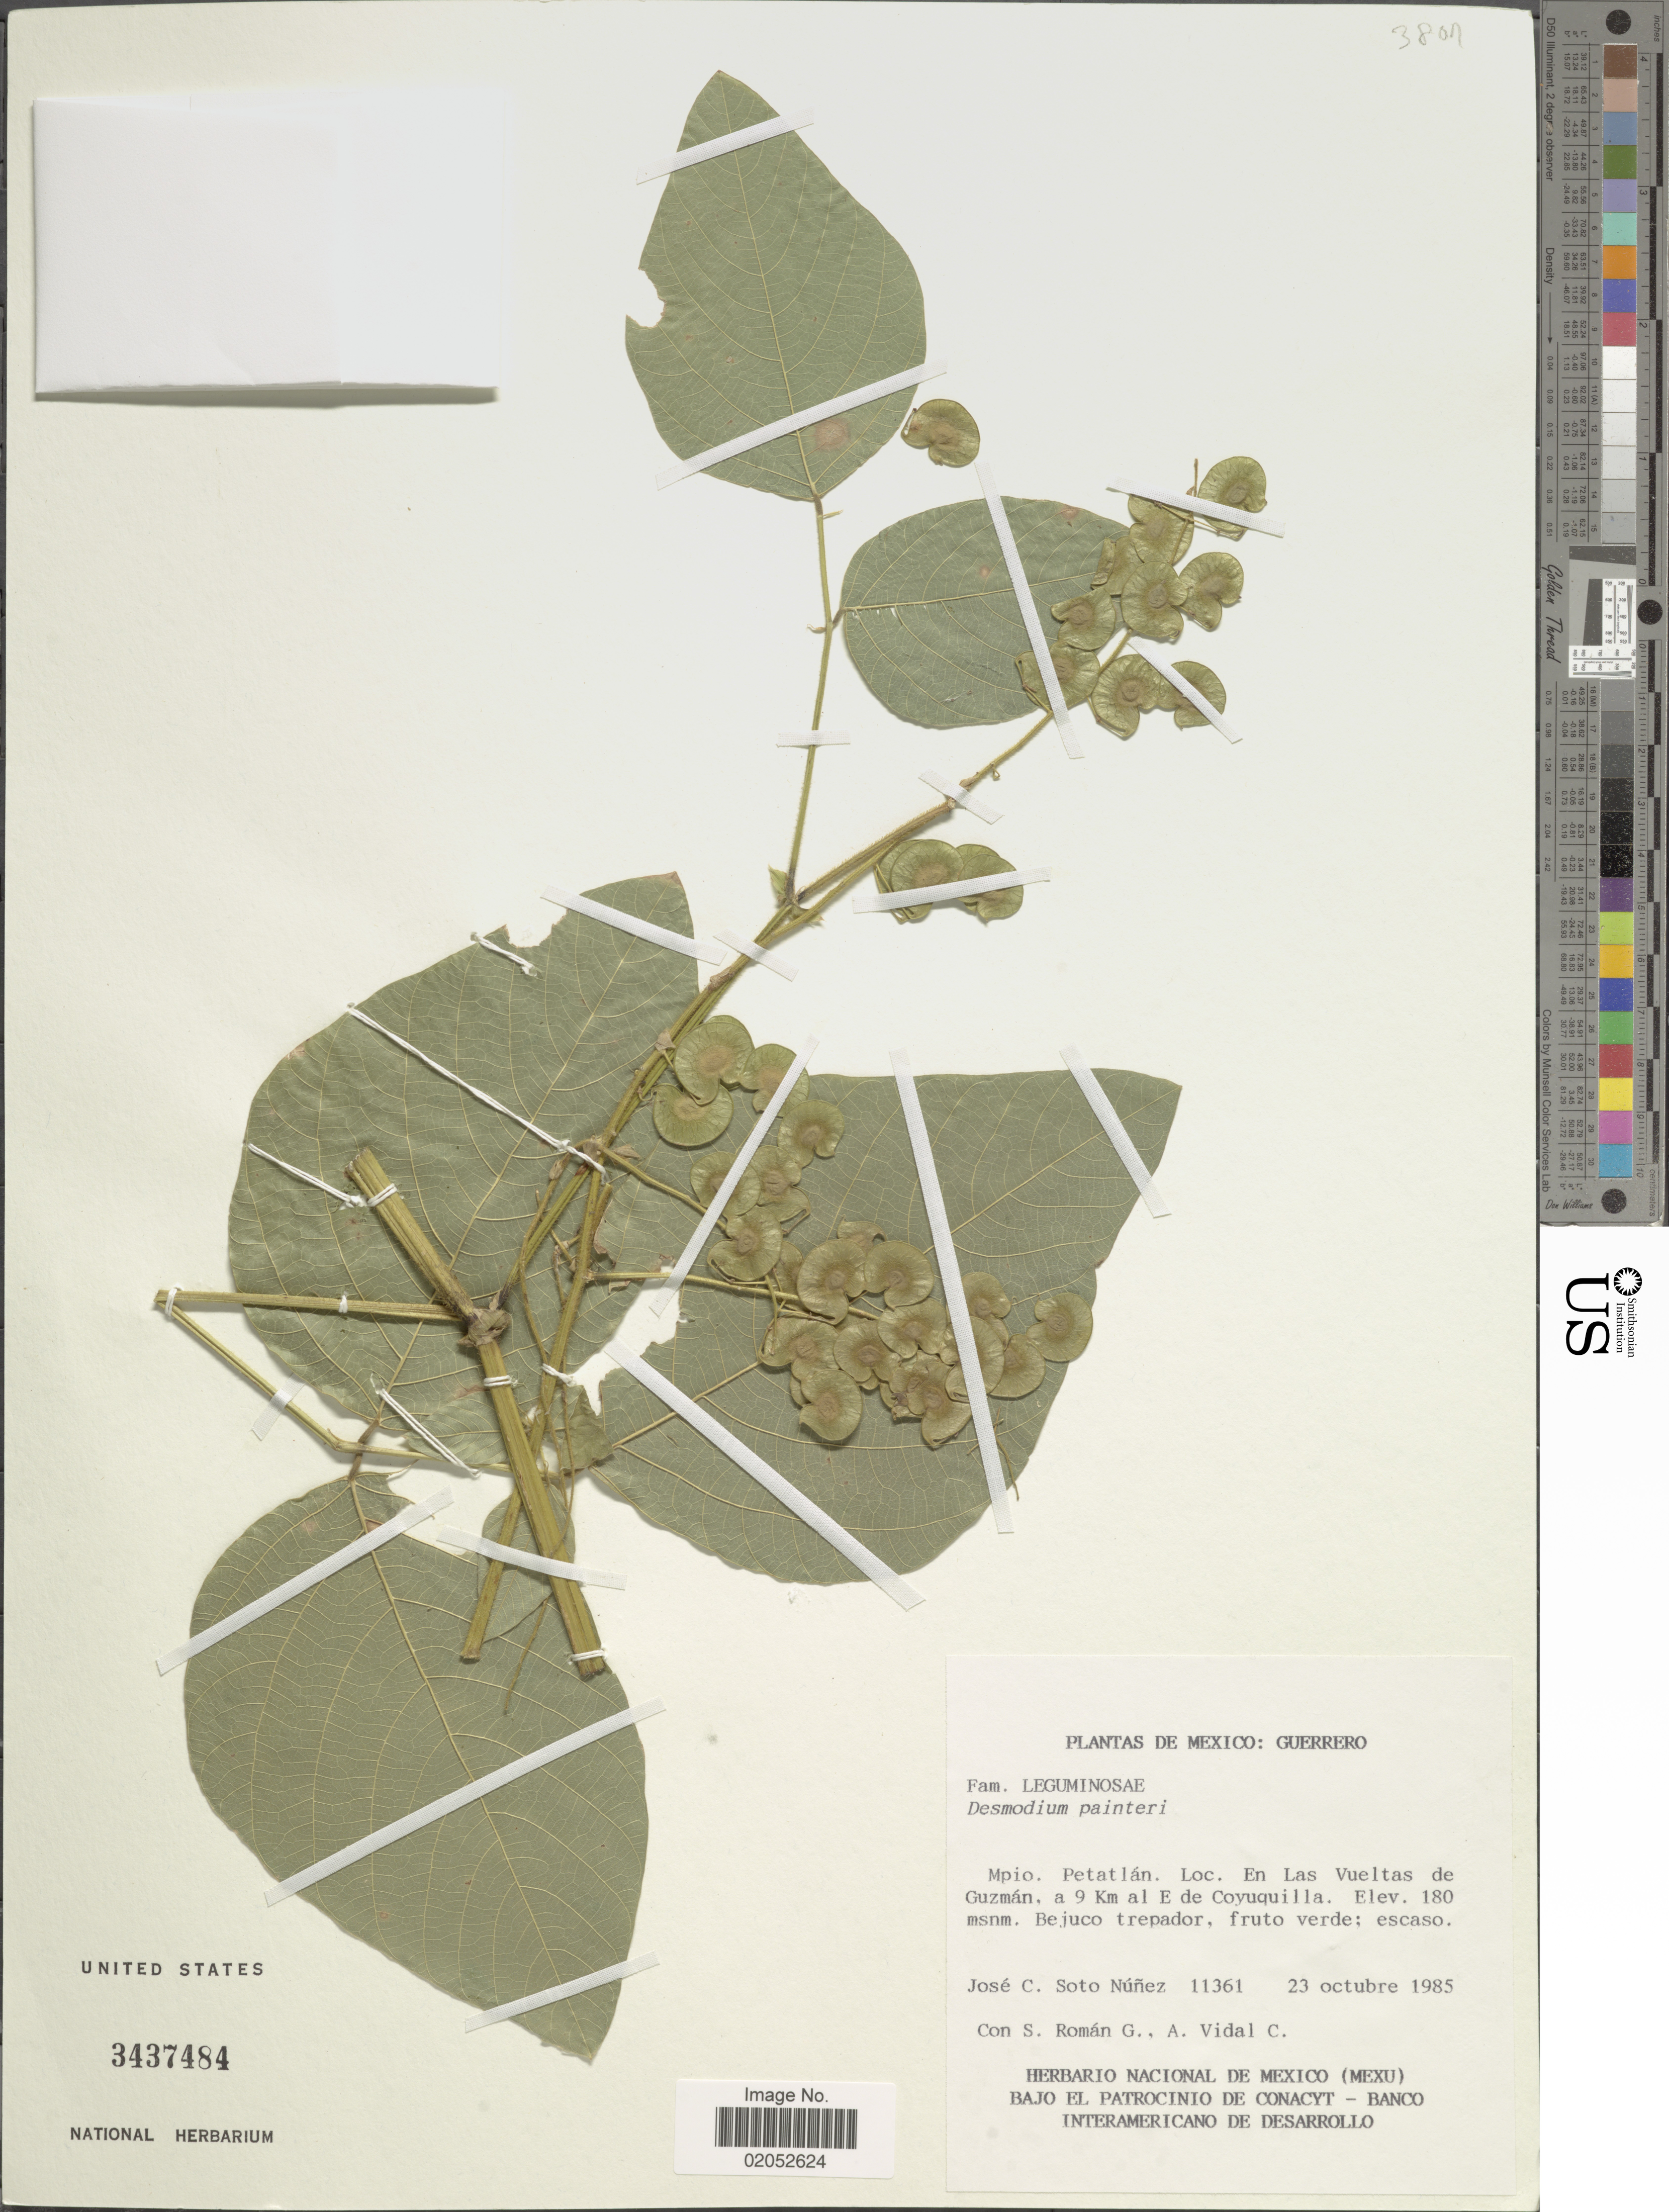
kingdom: Plantae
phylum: Tracheophyta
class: Magnoliopsida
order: Fabales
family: Fabaceae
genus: Desmodium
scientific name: Desmodium painteri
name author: (Rose & J.H. Painter) Standl.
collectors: J. Soto, S. Román G. & A. Vidal C.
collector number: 11361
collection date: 1985-10-23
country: Mexico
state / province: Guerrero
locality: Mpio. Petatlan, En las Vueltas de Guzman, a 9 km al E de Coyuquilla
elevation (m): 180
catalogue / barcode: US 3437484